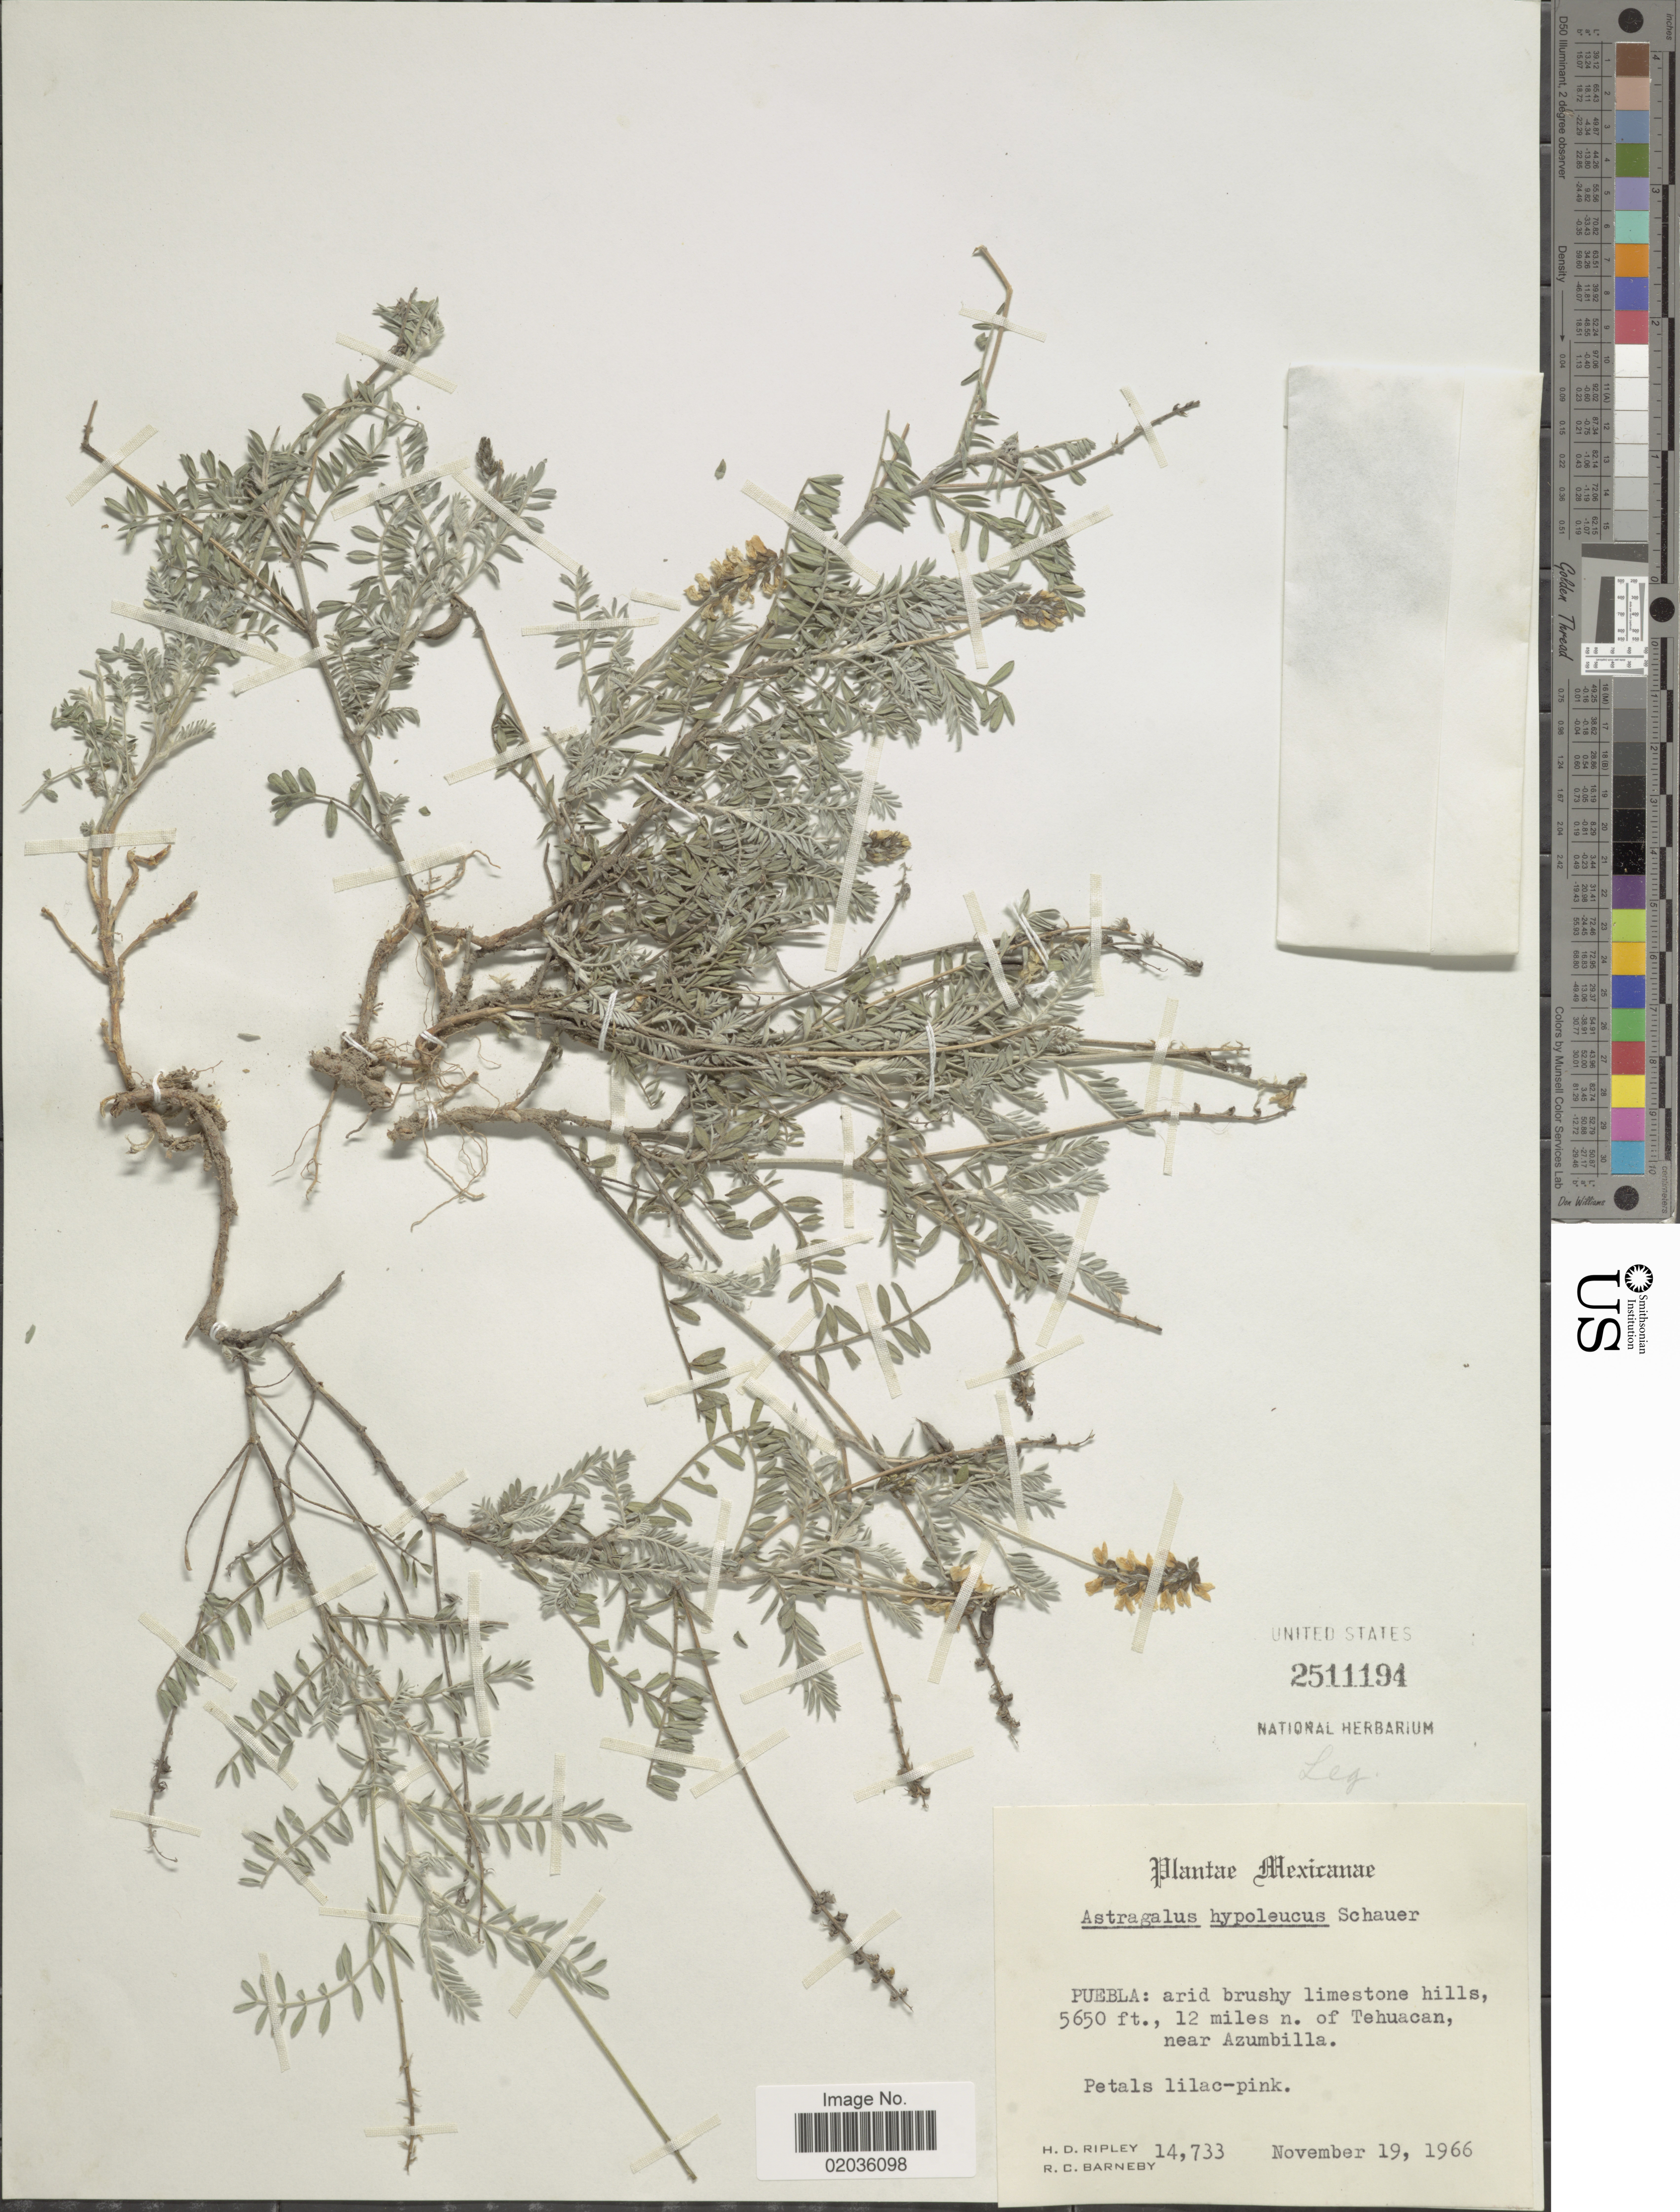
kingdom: Plantae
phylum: Tracheophyta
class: Magnoliopsida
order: Fabales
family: Fabaceae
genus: Astragalus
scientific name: Astragalus hypoleucus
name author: S. Schauer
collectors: H. Ripley & R. C. Barneby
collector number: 14733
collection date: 1966-11-19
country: Mexico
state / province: Puebla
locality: Arid brushy limestone hills., 12 miles n. of Tehuacan, near Azumbilla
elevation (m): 1722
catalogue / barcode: US 2511194